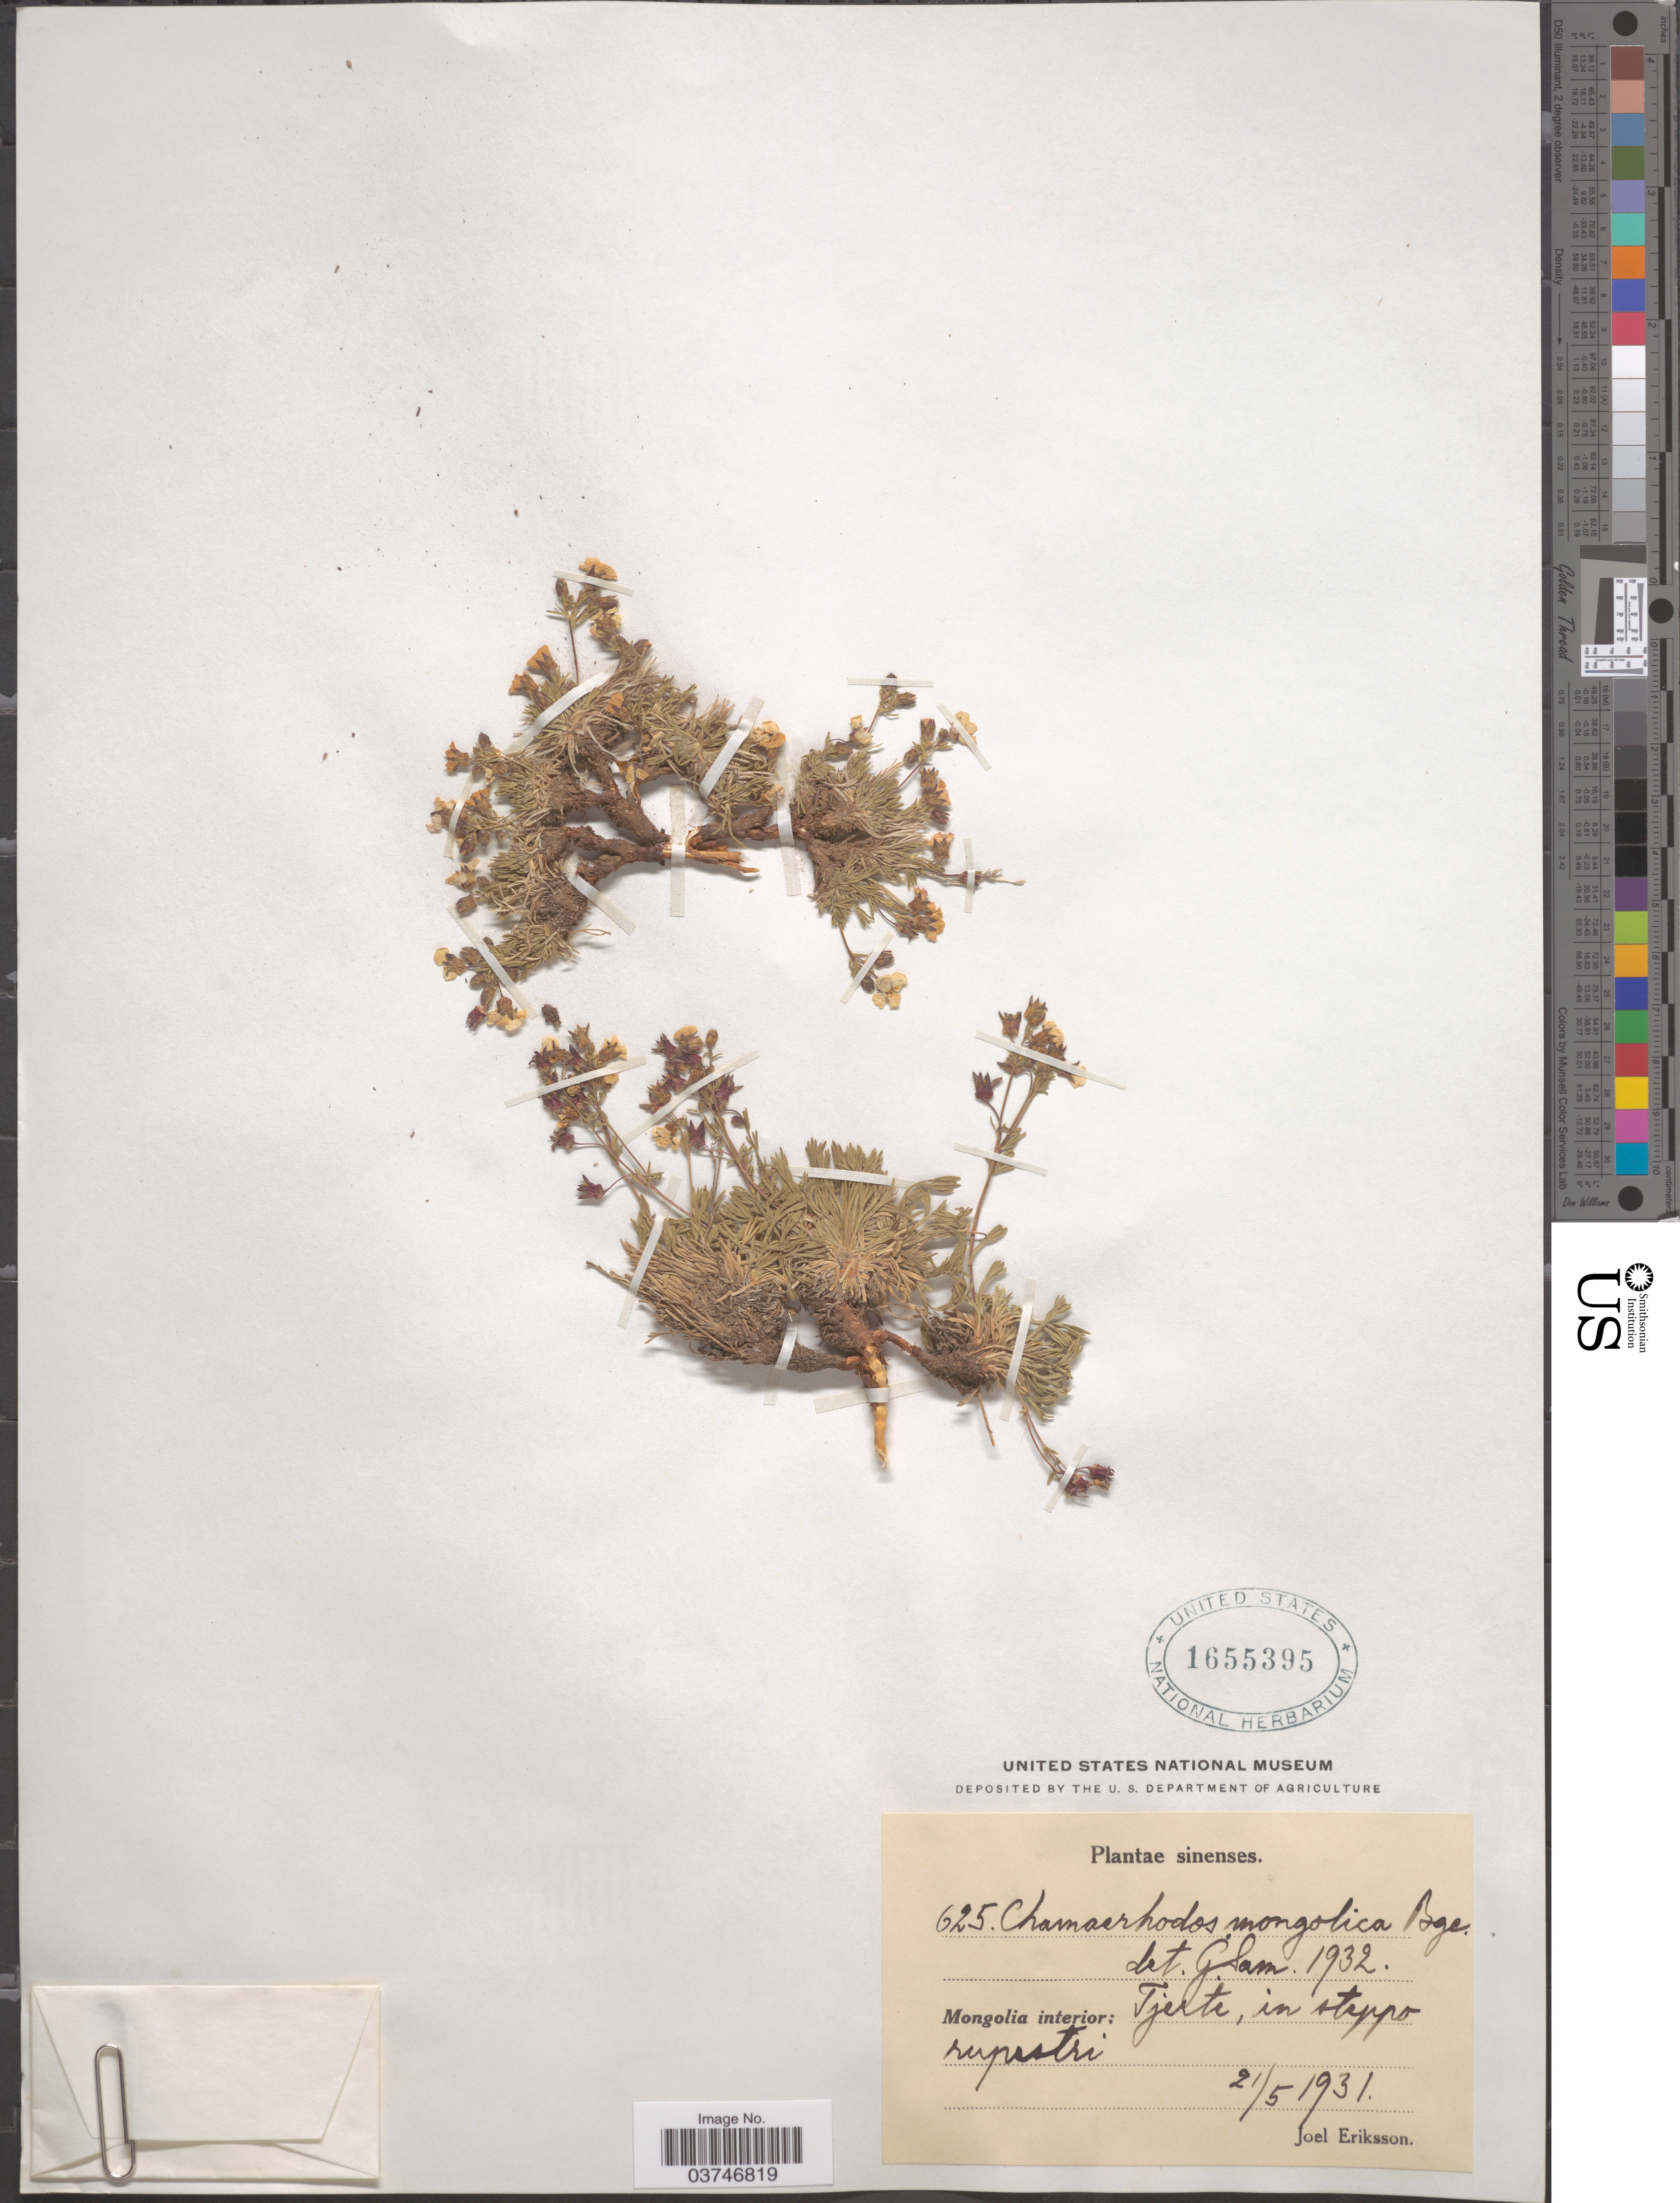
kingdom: Plantae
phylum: Tracheophyta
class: Magnoliopsida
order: Rosales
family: Rosaceae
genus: Chamaerhodos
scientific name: Chamaerhodos mongolica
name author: Murav.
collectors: J. Eriksson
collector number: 625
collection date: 1931-05-21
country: Mongolia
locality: Mongolia interior: Tjerte, in steppo rupestri.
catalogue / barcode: US 1655395